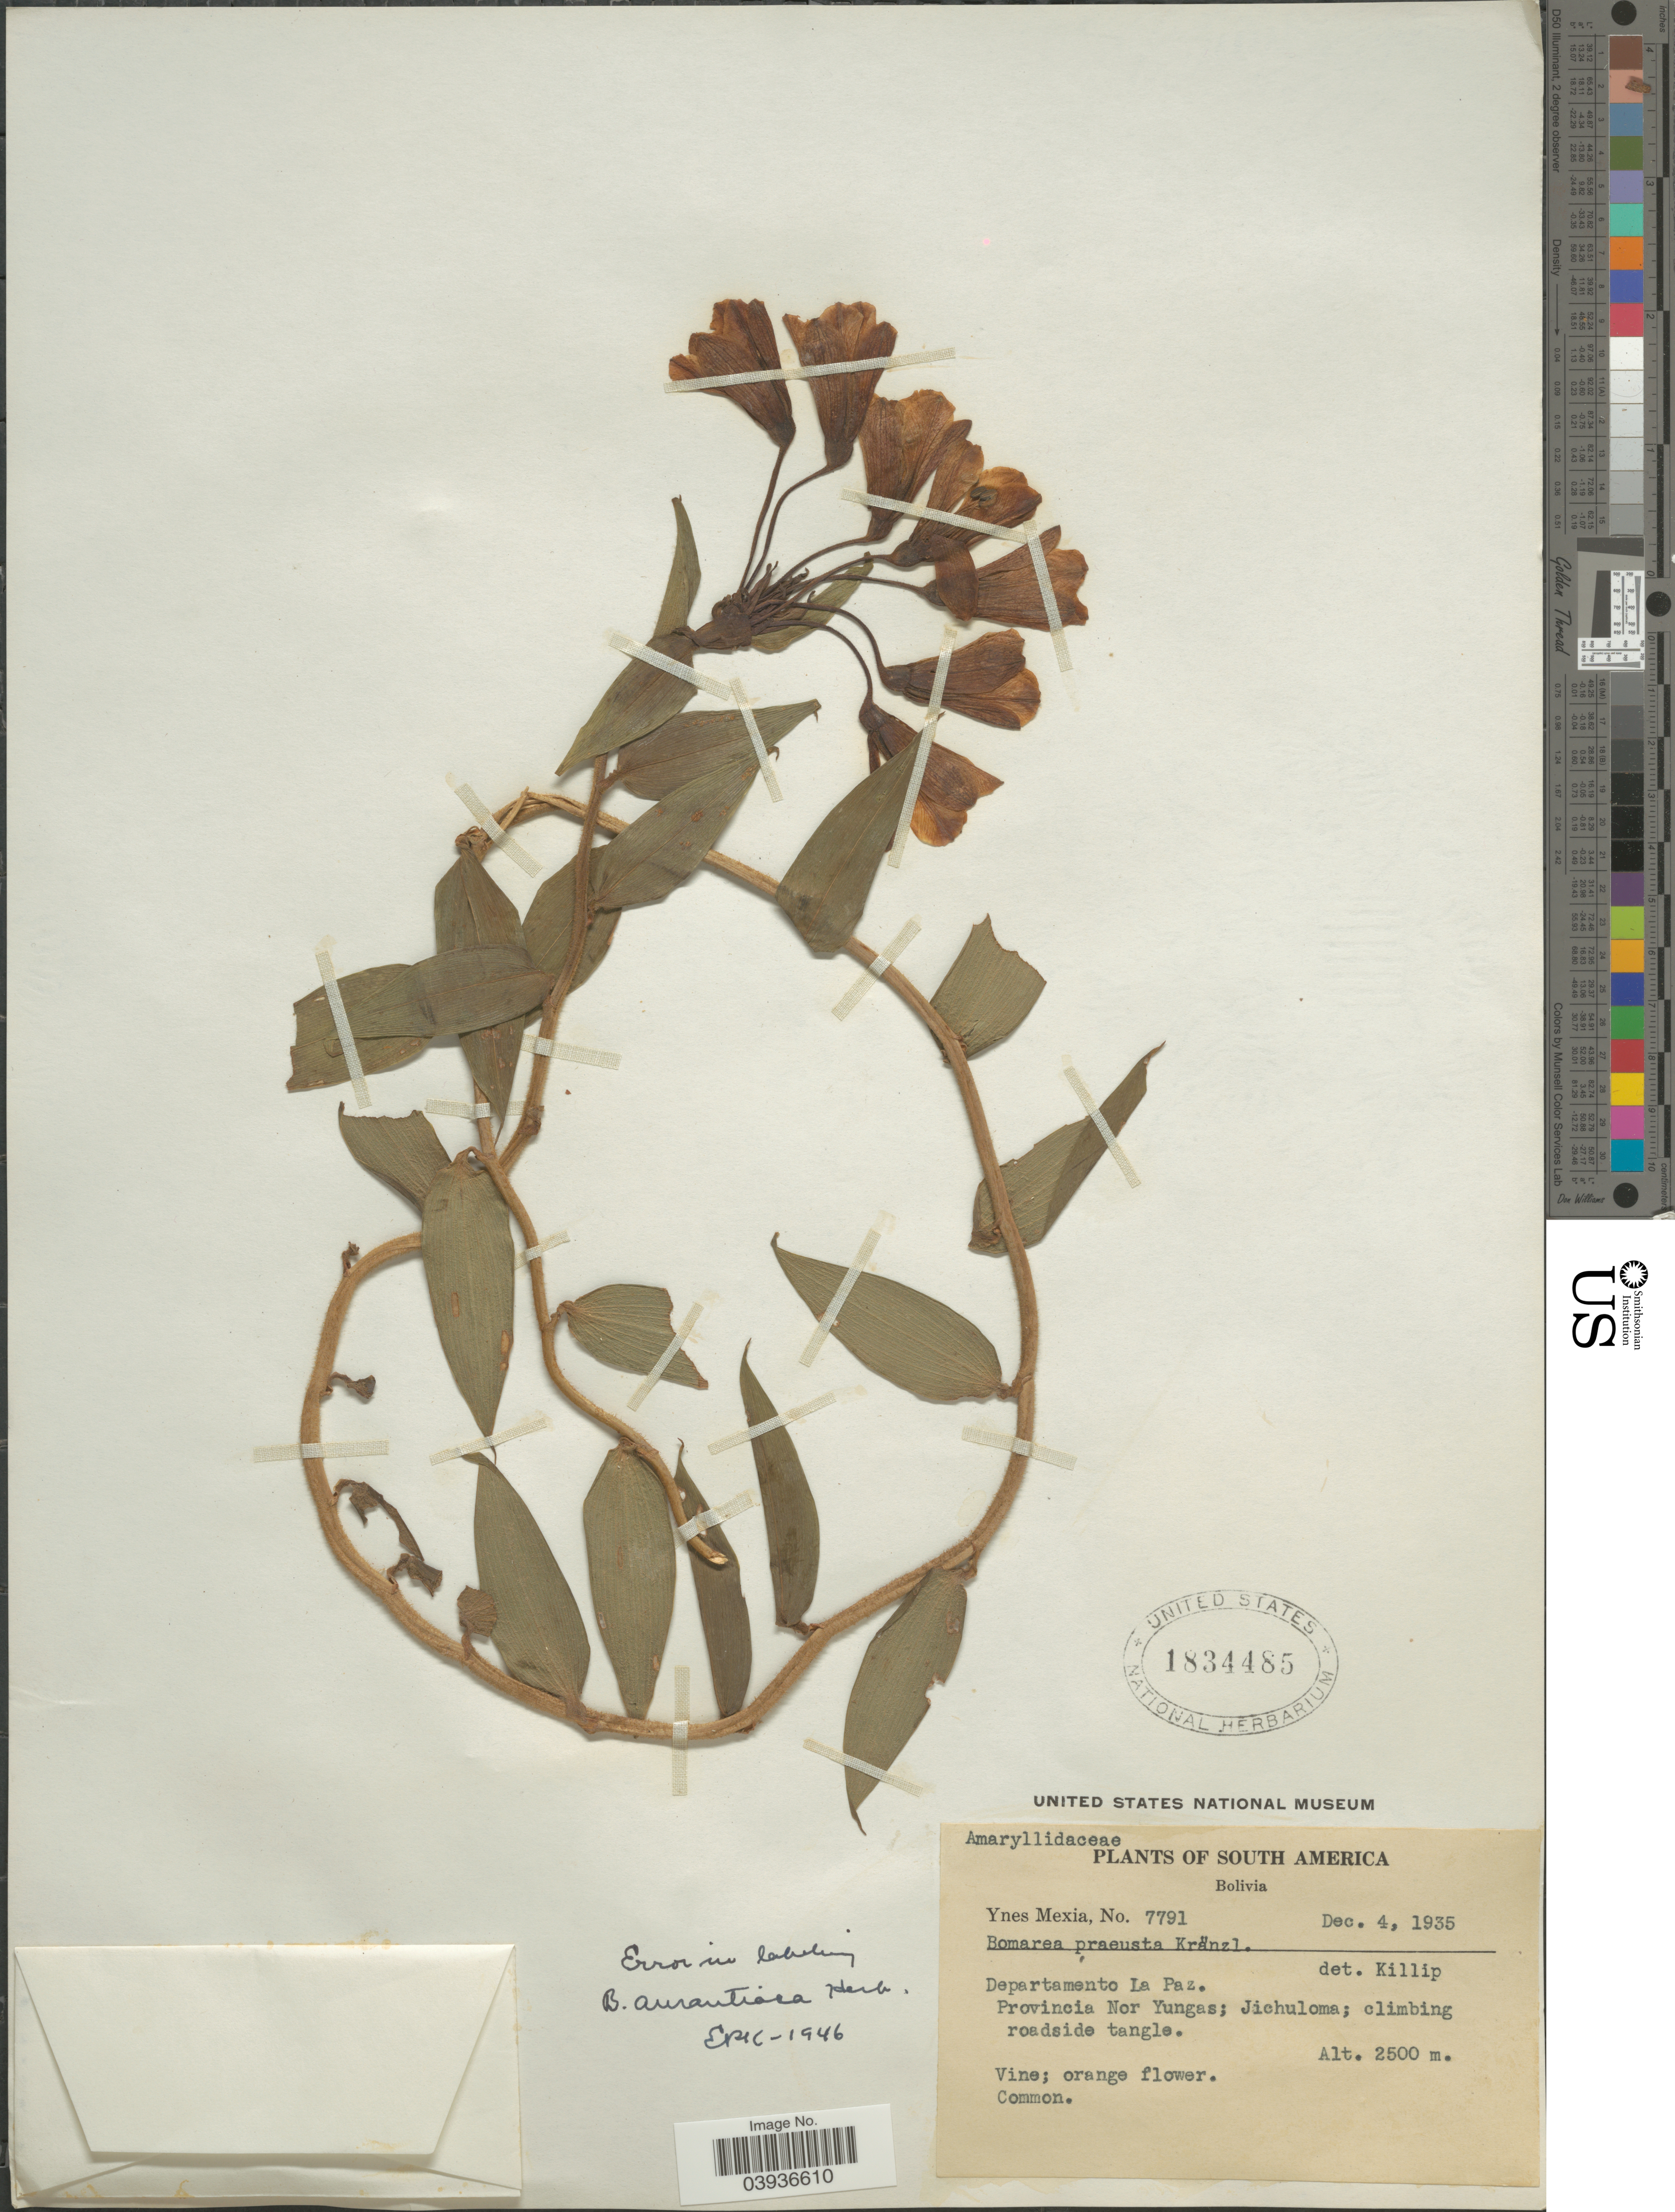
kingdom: Plantae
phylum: Tracheophyta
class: Liliopsida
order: Liliales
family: Alstroemeriaceae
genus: Bomarea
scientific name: Bomarea aurantiaca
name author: Herb.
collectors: Y. Mexia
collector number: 7791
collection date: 1935-12-04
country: Bolivia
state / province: La Paz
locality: Departamento La Paz. Provincia Nor Yungas; Jichuloma.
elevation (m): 2500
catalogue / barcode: US 1834485